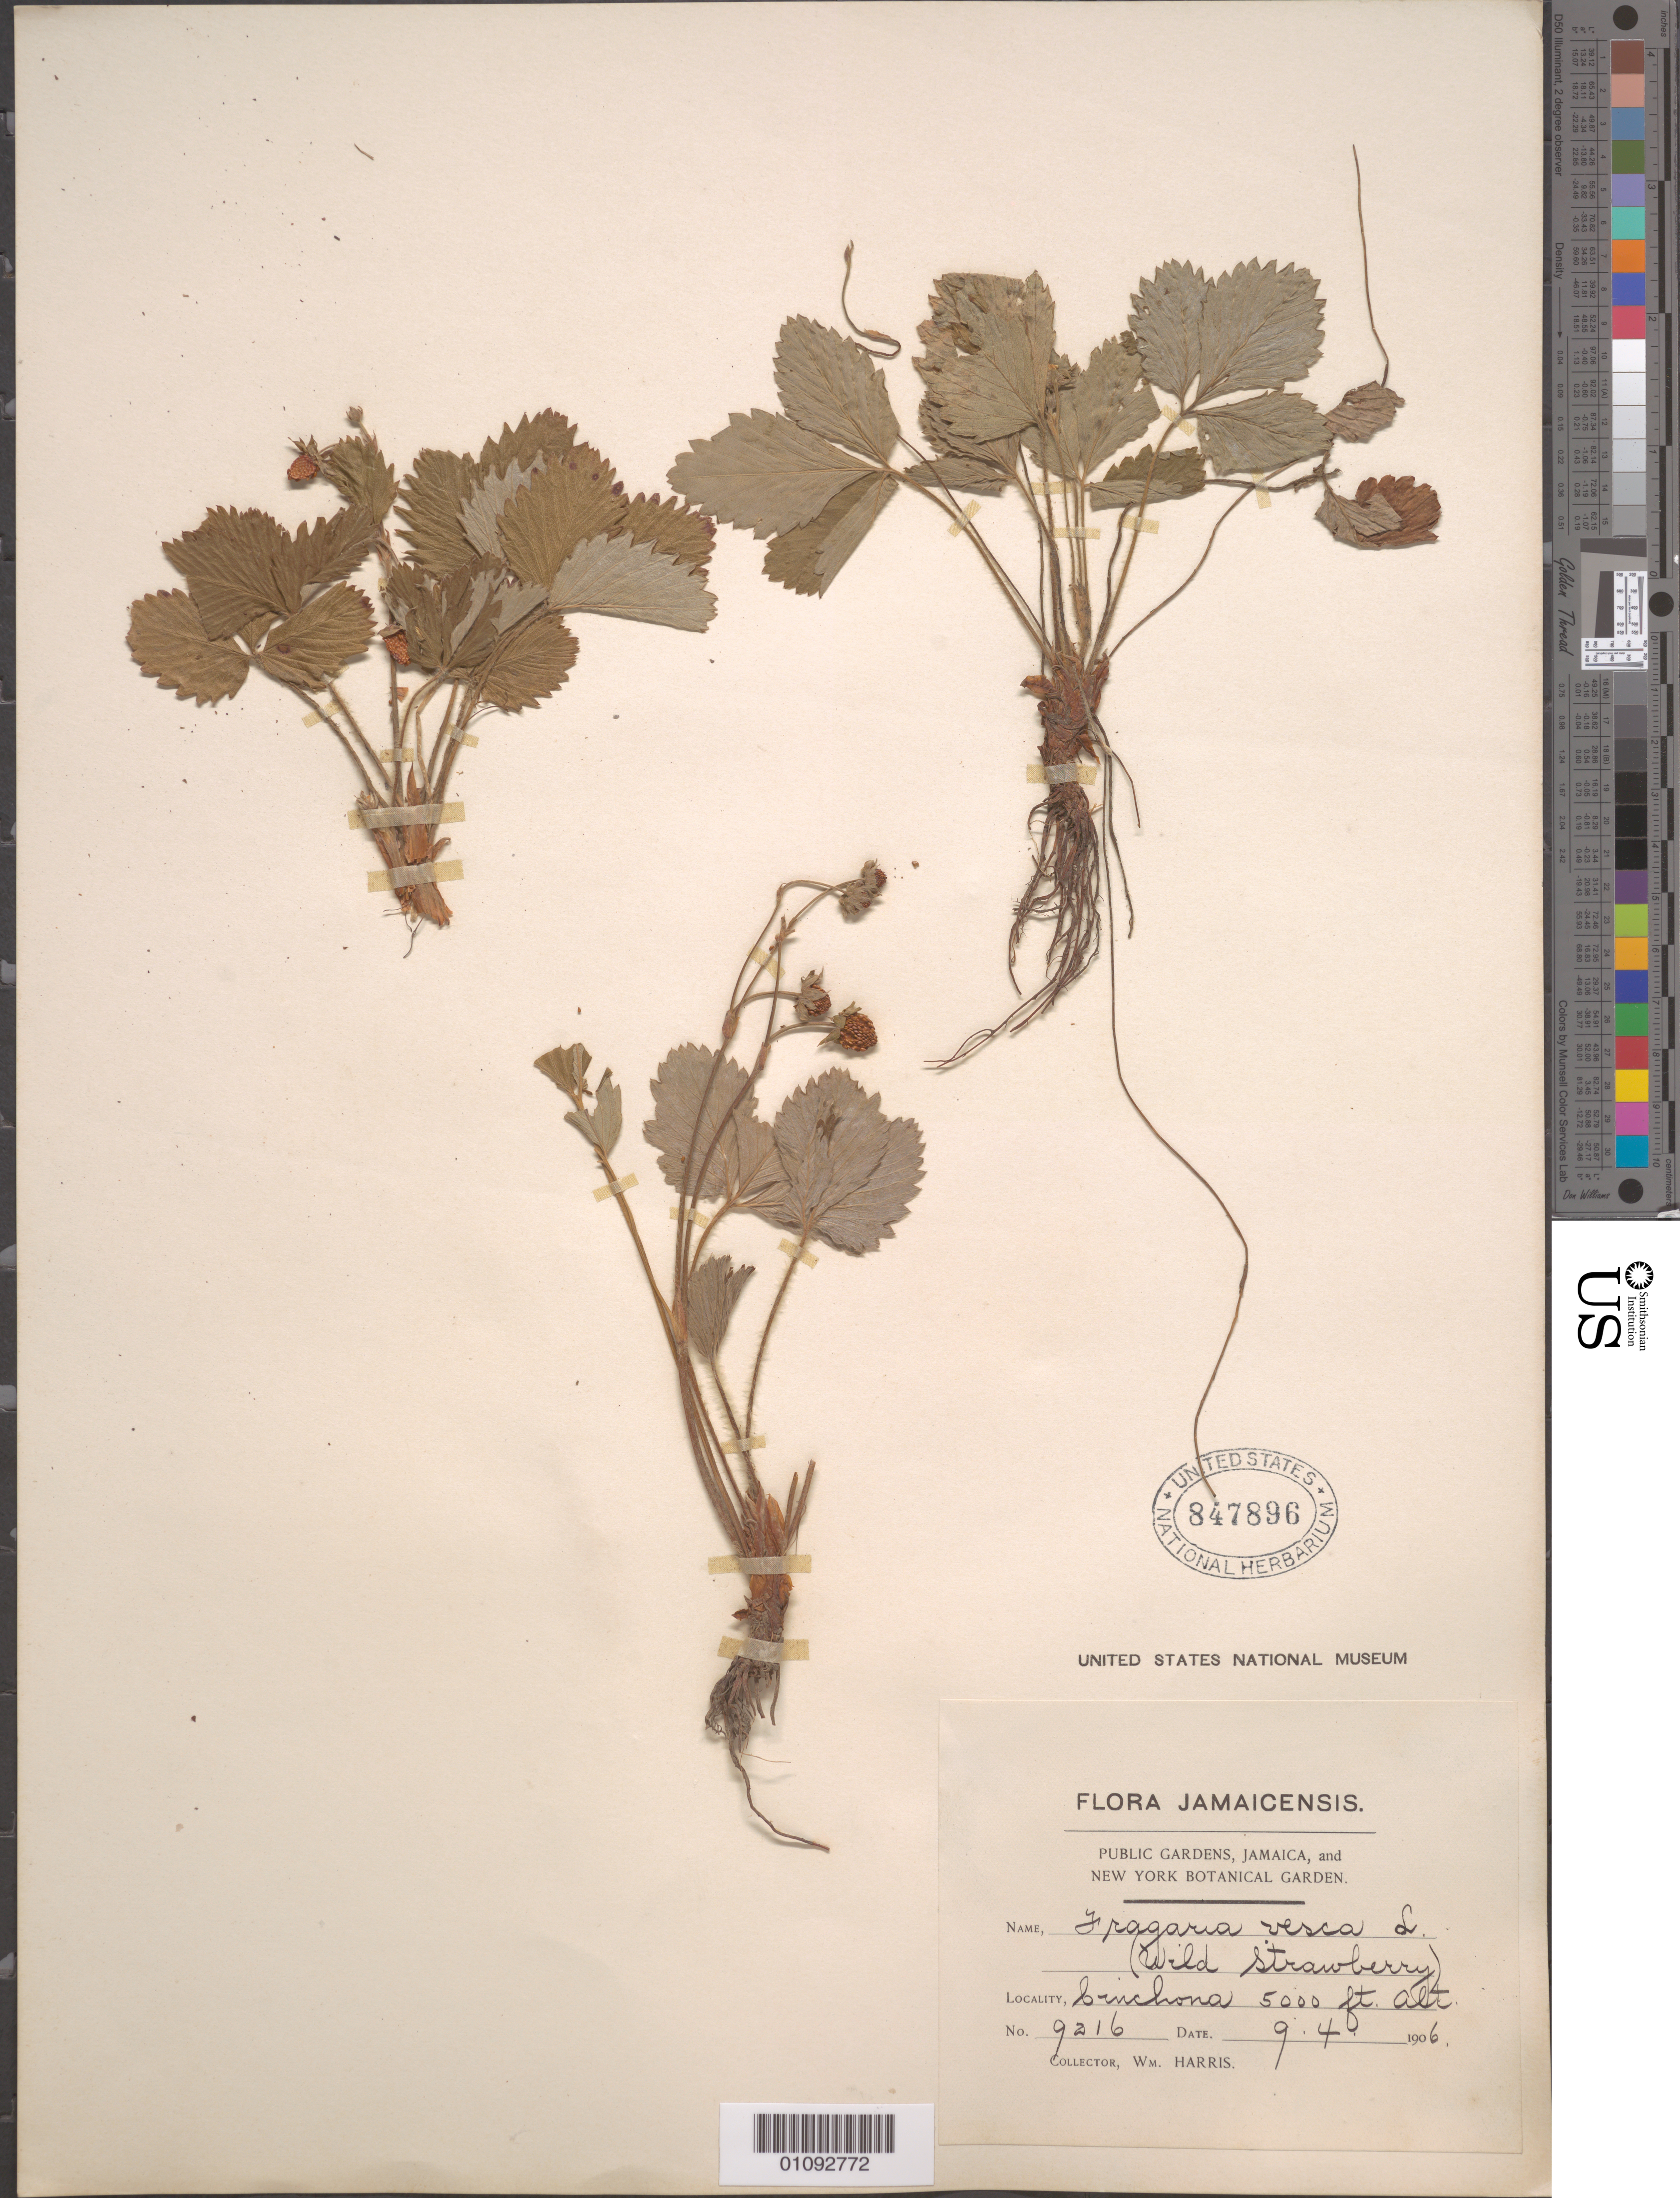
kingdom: Plantae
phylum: Tracheophyta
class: Magnoliopsida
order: Rosales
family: Rosaceae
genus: Fragaria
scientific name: Fragaria vesca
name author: L.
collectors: W. Harris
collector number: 9216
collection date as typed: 09 Apr 1906 or 04 Sep 1906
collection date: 1906-04-09 or 1906-09-04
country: Jamaica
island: Jamaica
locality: Cinchona.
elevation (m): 1524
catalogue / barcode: US 847896